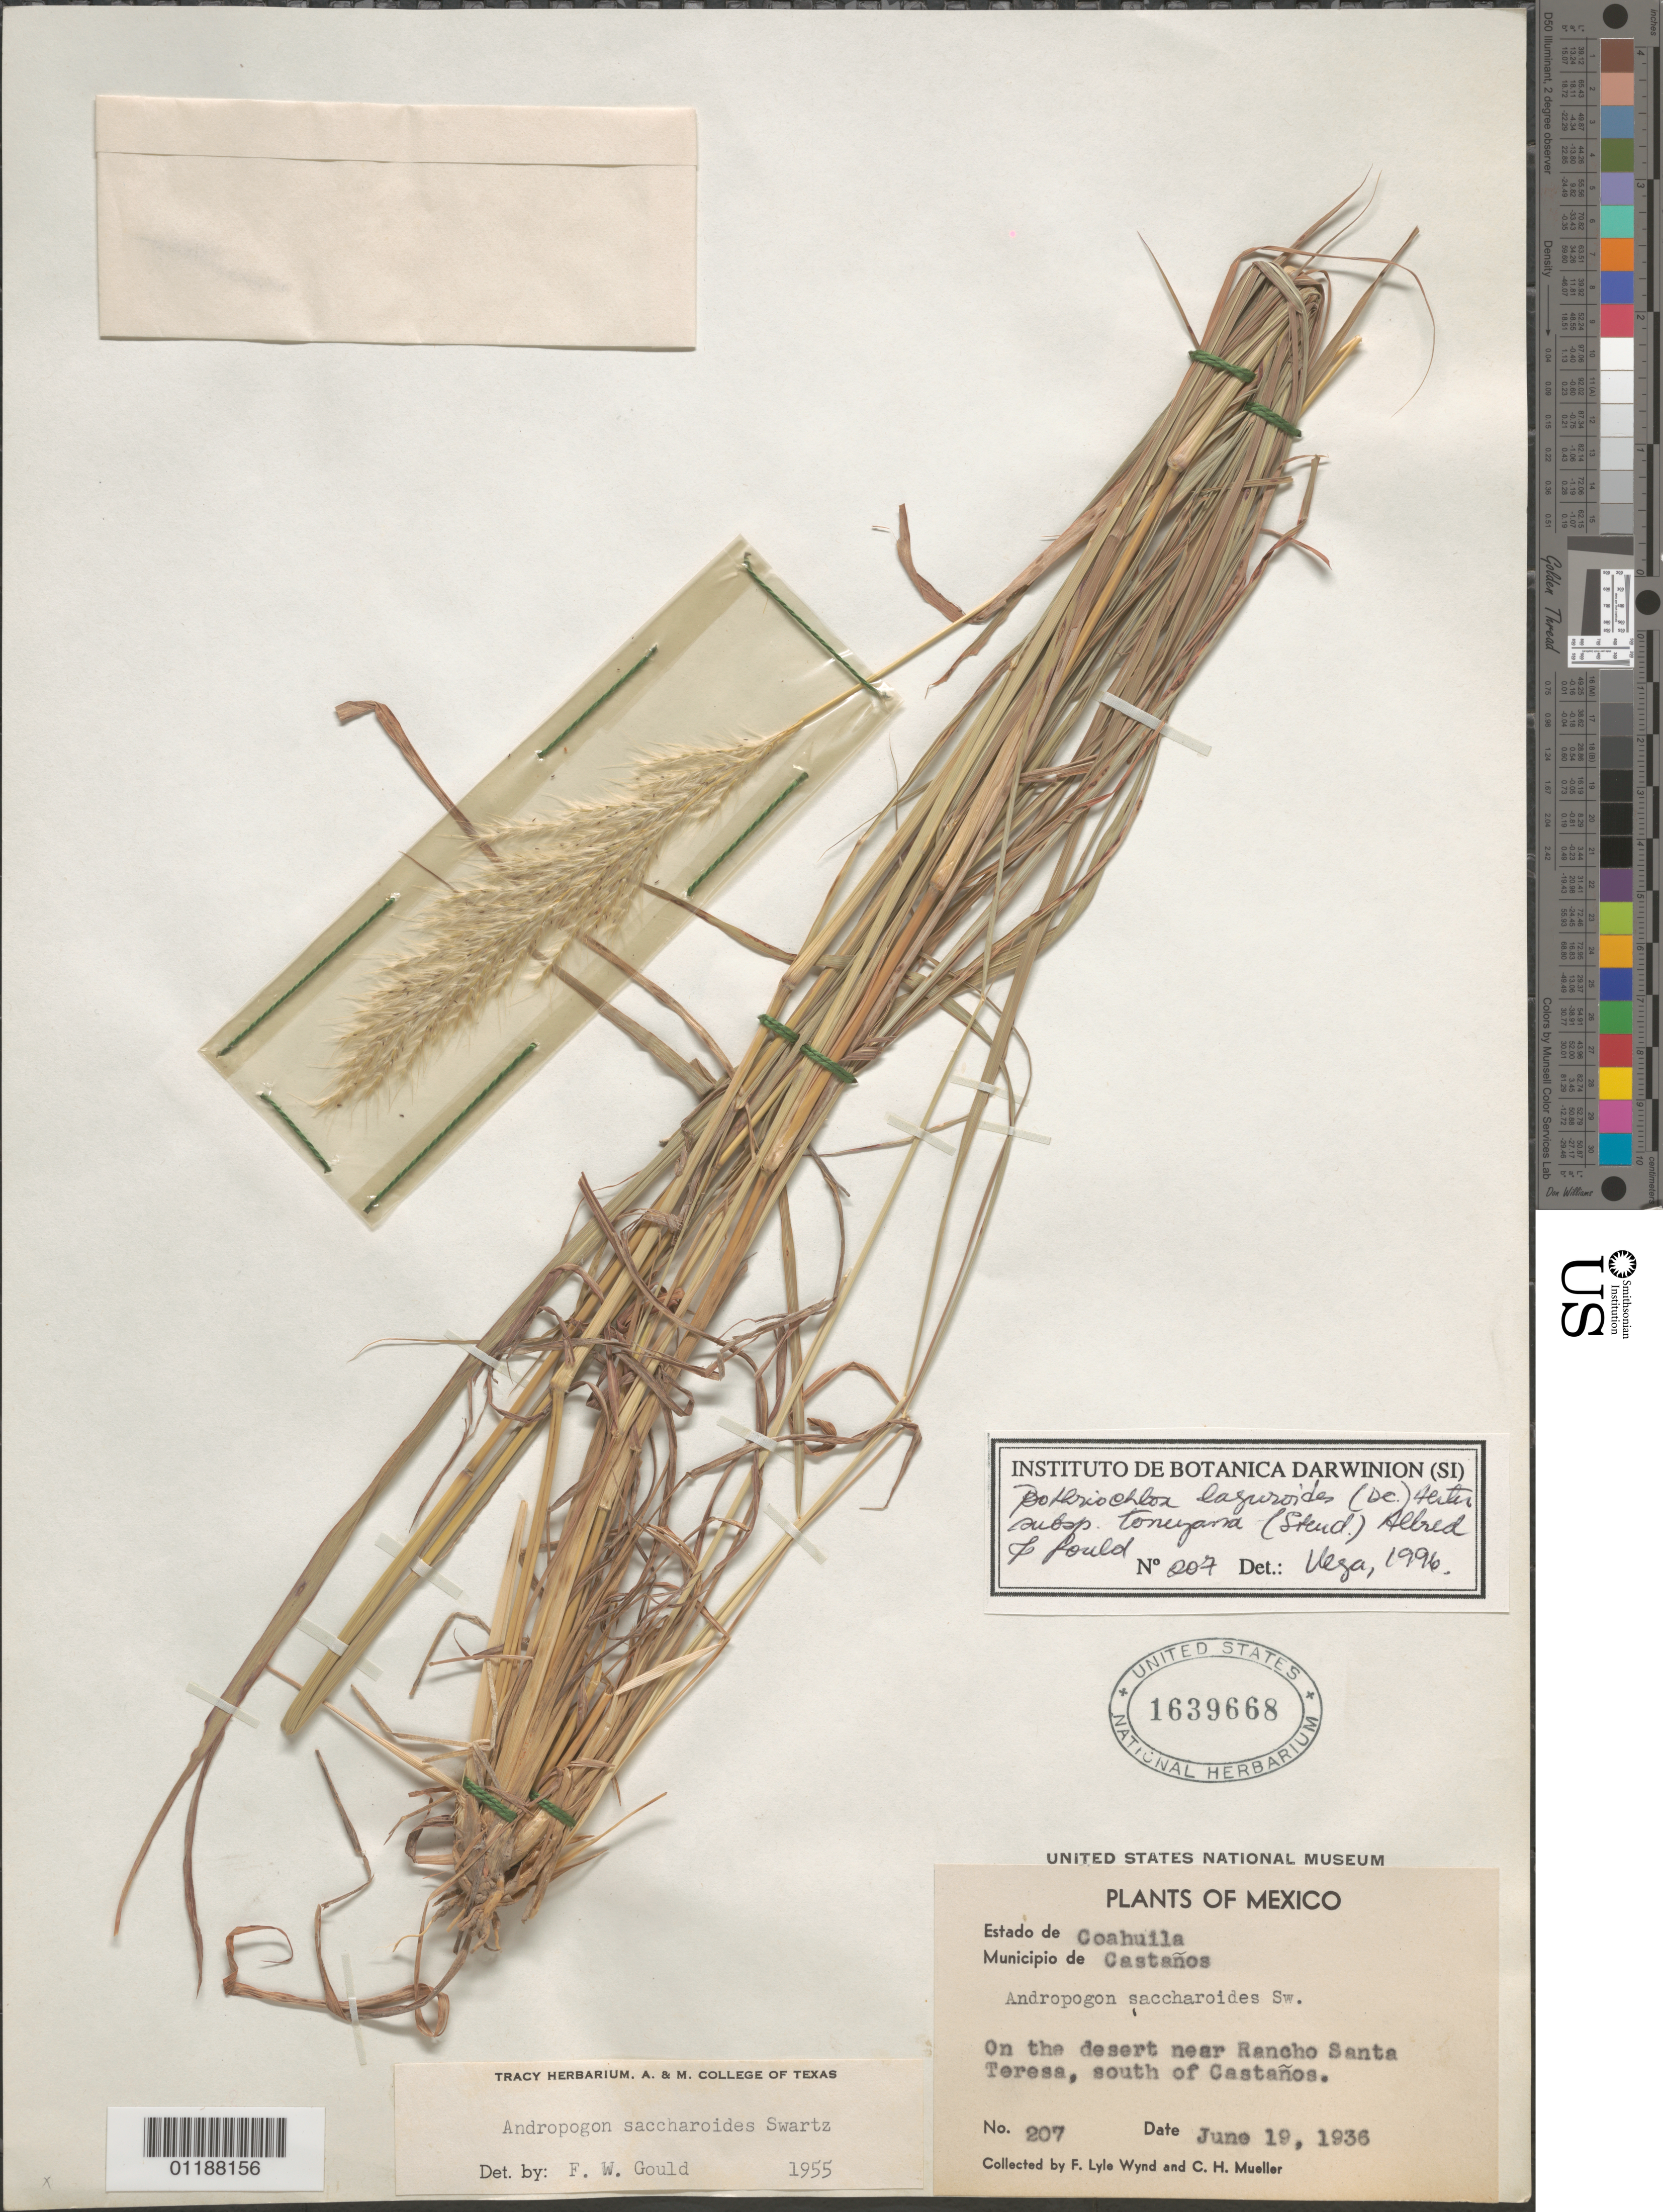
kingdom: Plantae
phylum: Tracheophyta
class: Liliopsida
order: Poales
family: Poaceae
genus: Bothriochloa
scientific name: Bothriochloa laguroides subsp. torreyana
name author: (Steud.) Allred & Gould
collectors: F. L. Wynd & C. H. Mueller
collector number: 207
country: Mexico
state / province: Coahuila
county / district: Castaños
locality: Near Rancho Santa Teresa, S of Castanos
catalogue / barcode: US 1639668